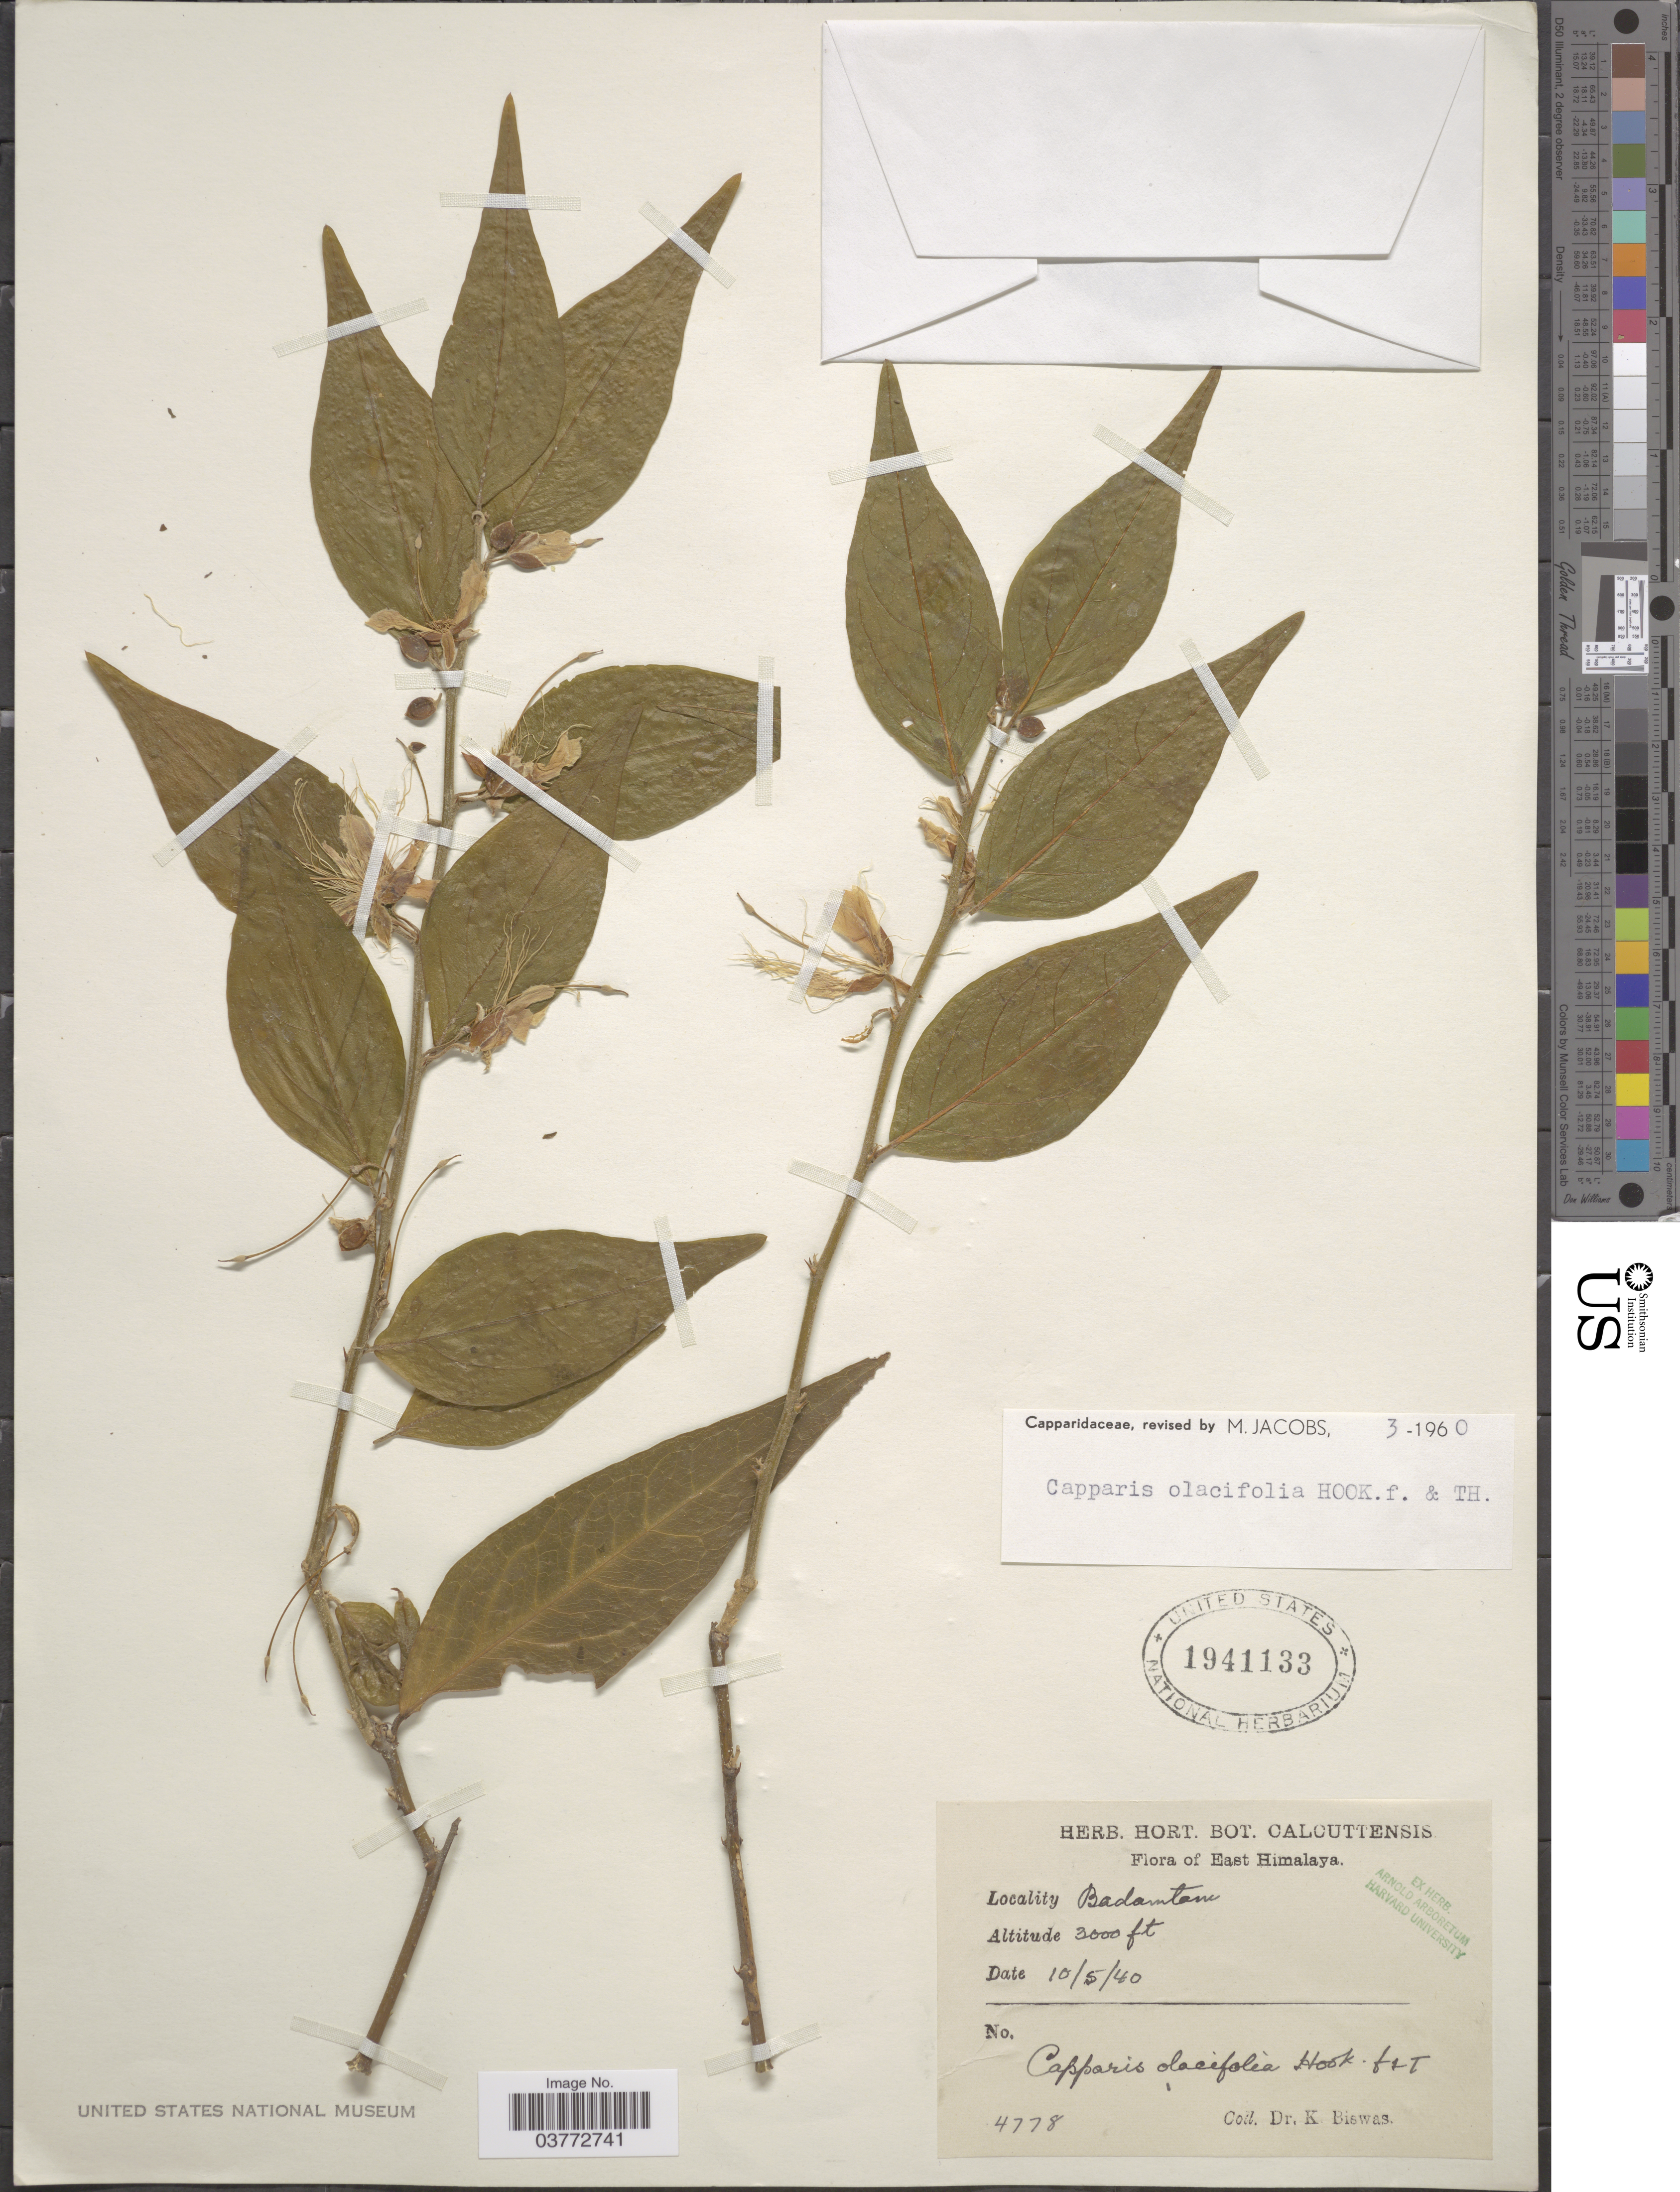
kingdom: Plantae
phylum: Tracheophyta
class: Magnoliopsida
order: Brassicales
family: Capparaceae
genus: Capparis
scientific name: Capparis olacifolia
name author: Hook. f. & Thomson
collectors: K. Biswas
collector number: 4778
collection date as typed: Transcribed d/m/y: 10/5/40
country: India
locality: East Himalaya. Badamtam.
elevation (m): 914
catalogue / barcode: US 1941133